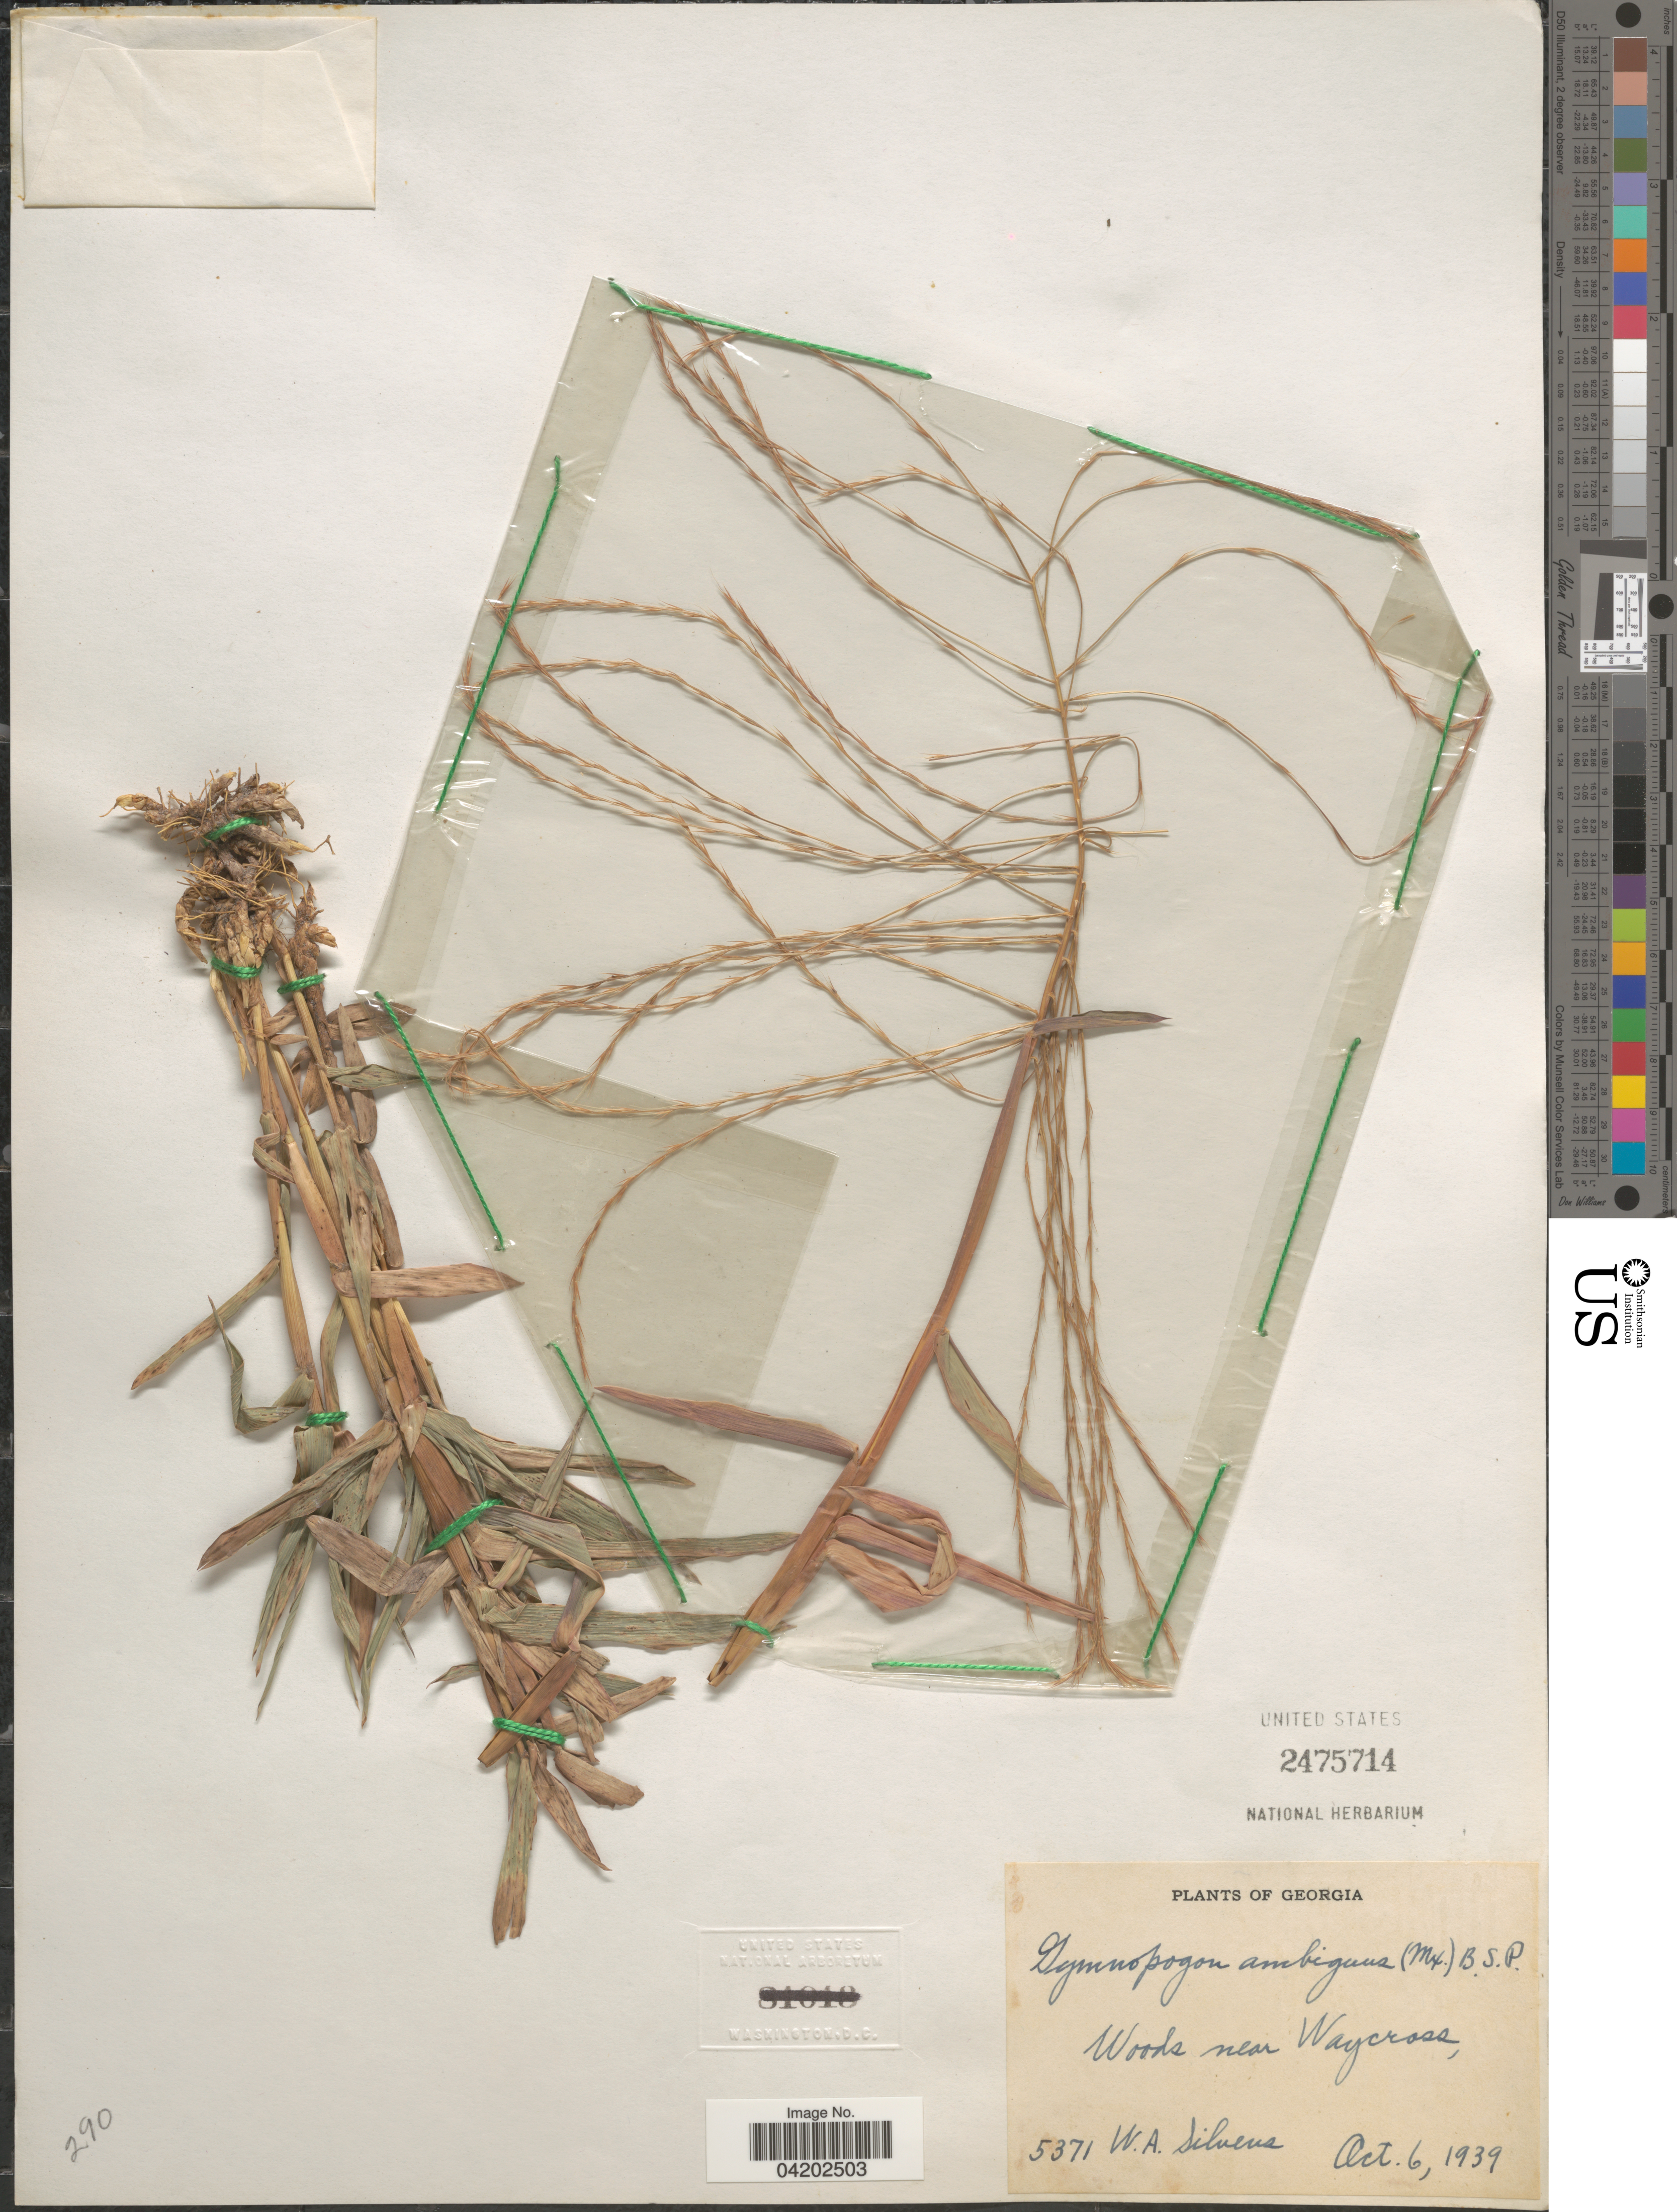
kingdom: Plantae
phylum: Tracheophyta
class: Liliopsida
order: Poales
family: Poaceae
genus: Gymnopogon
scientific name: Gymnopogon ambiguus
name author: (Michx.) Britton, Stearns & Poggenb.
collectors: W. Silveus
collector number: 5371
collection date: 1939-10-06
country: United States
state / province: Georgia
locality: Woods near Waycross.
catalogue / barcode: US 2475714